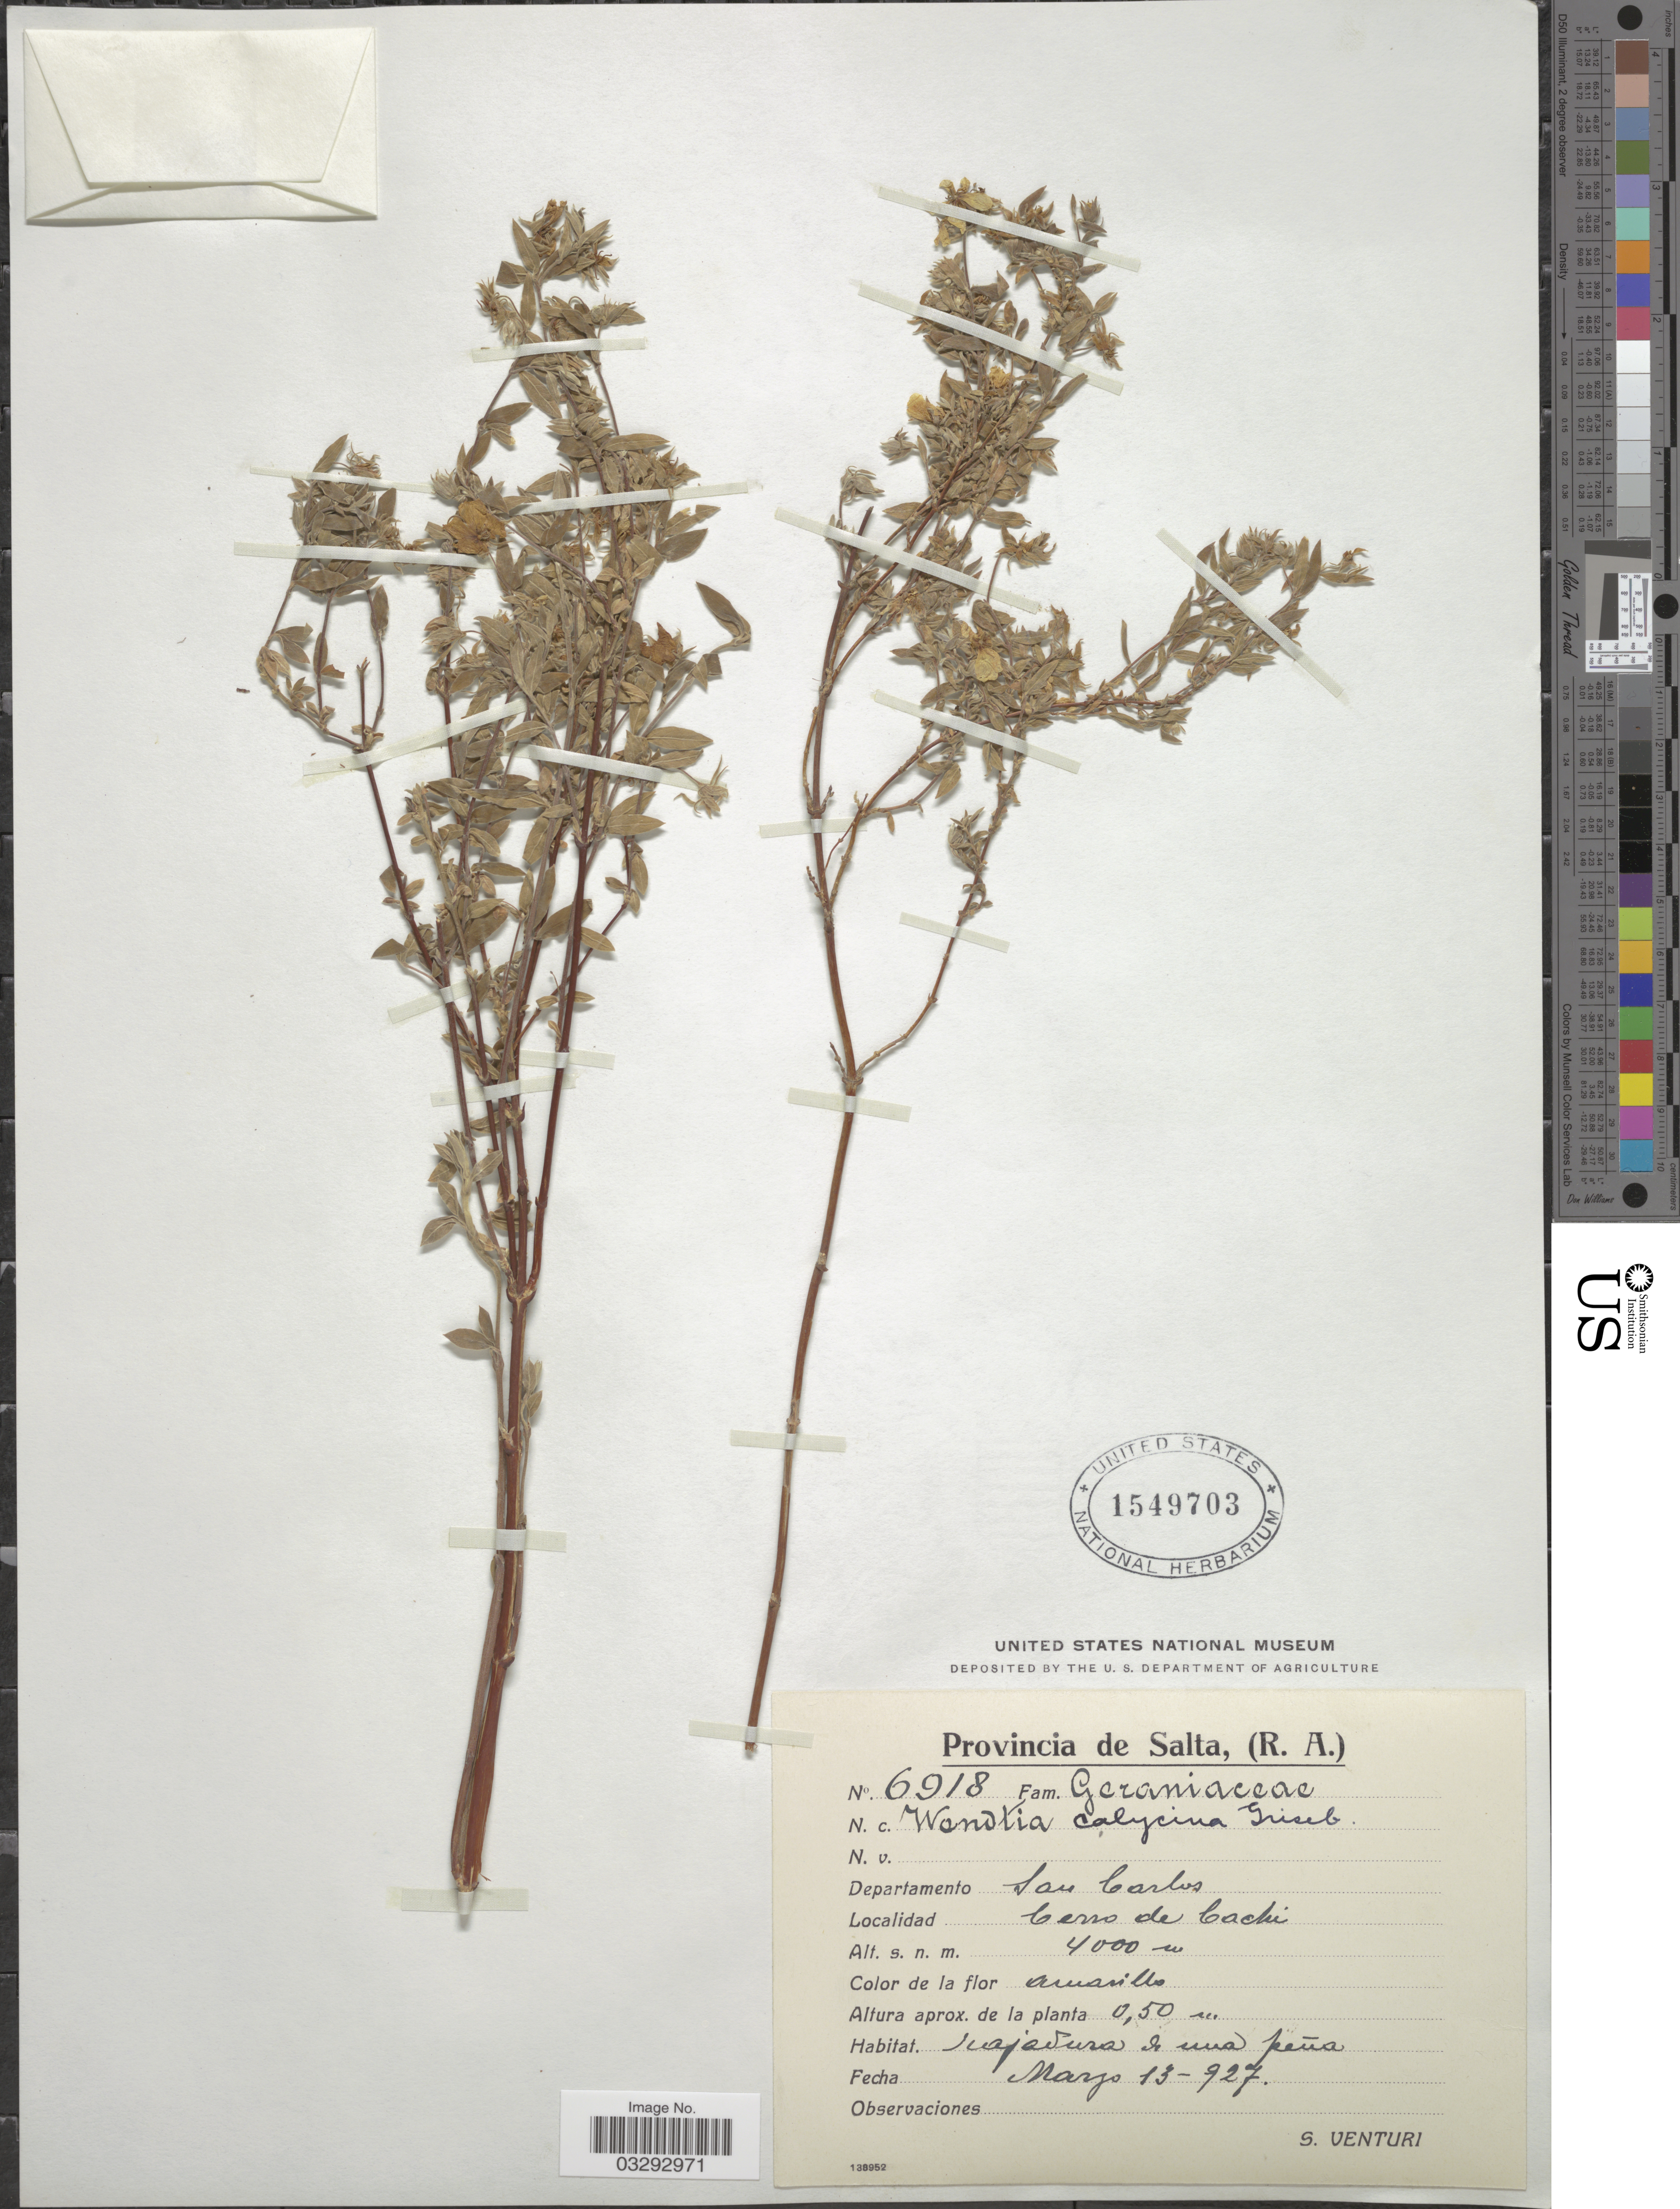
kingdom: Plantae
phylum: Tracheophyta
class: Magnoliopsida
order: Geraniales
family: Vivianiaceae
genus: Wendtia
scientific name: Wendtia calycina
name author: (Griseb.) Griseb.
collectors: S. Venturi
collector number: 6918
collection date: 1927-03-13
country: Argentina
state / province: Salta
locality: Departamento San Carlos, Cerro de Cachi.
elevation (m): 4000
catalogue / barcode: US 1549703